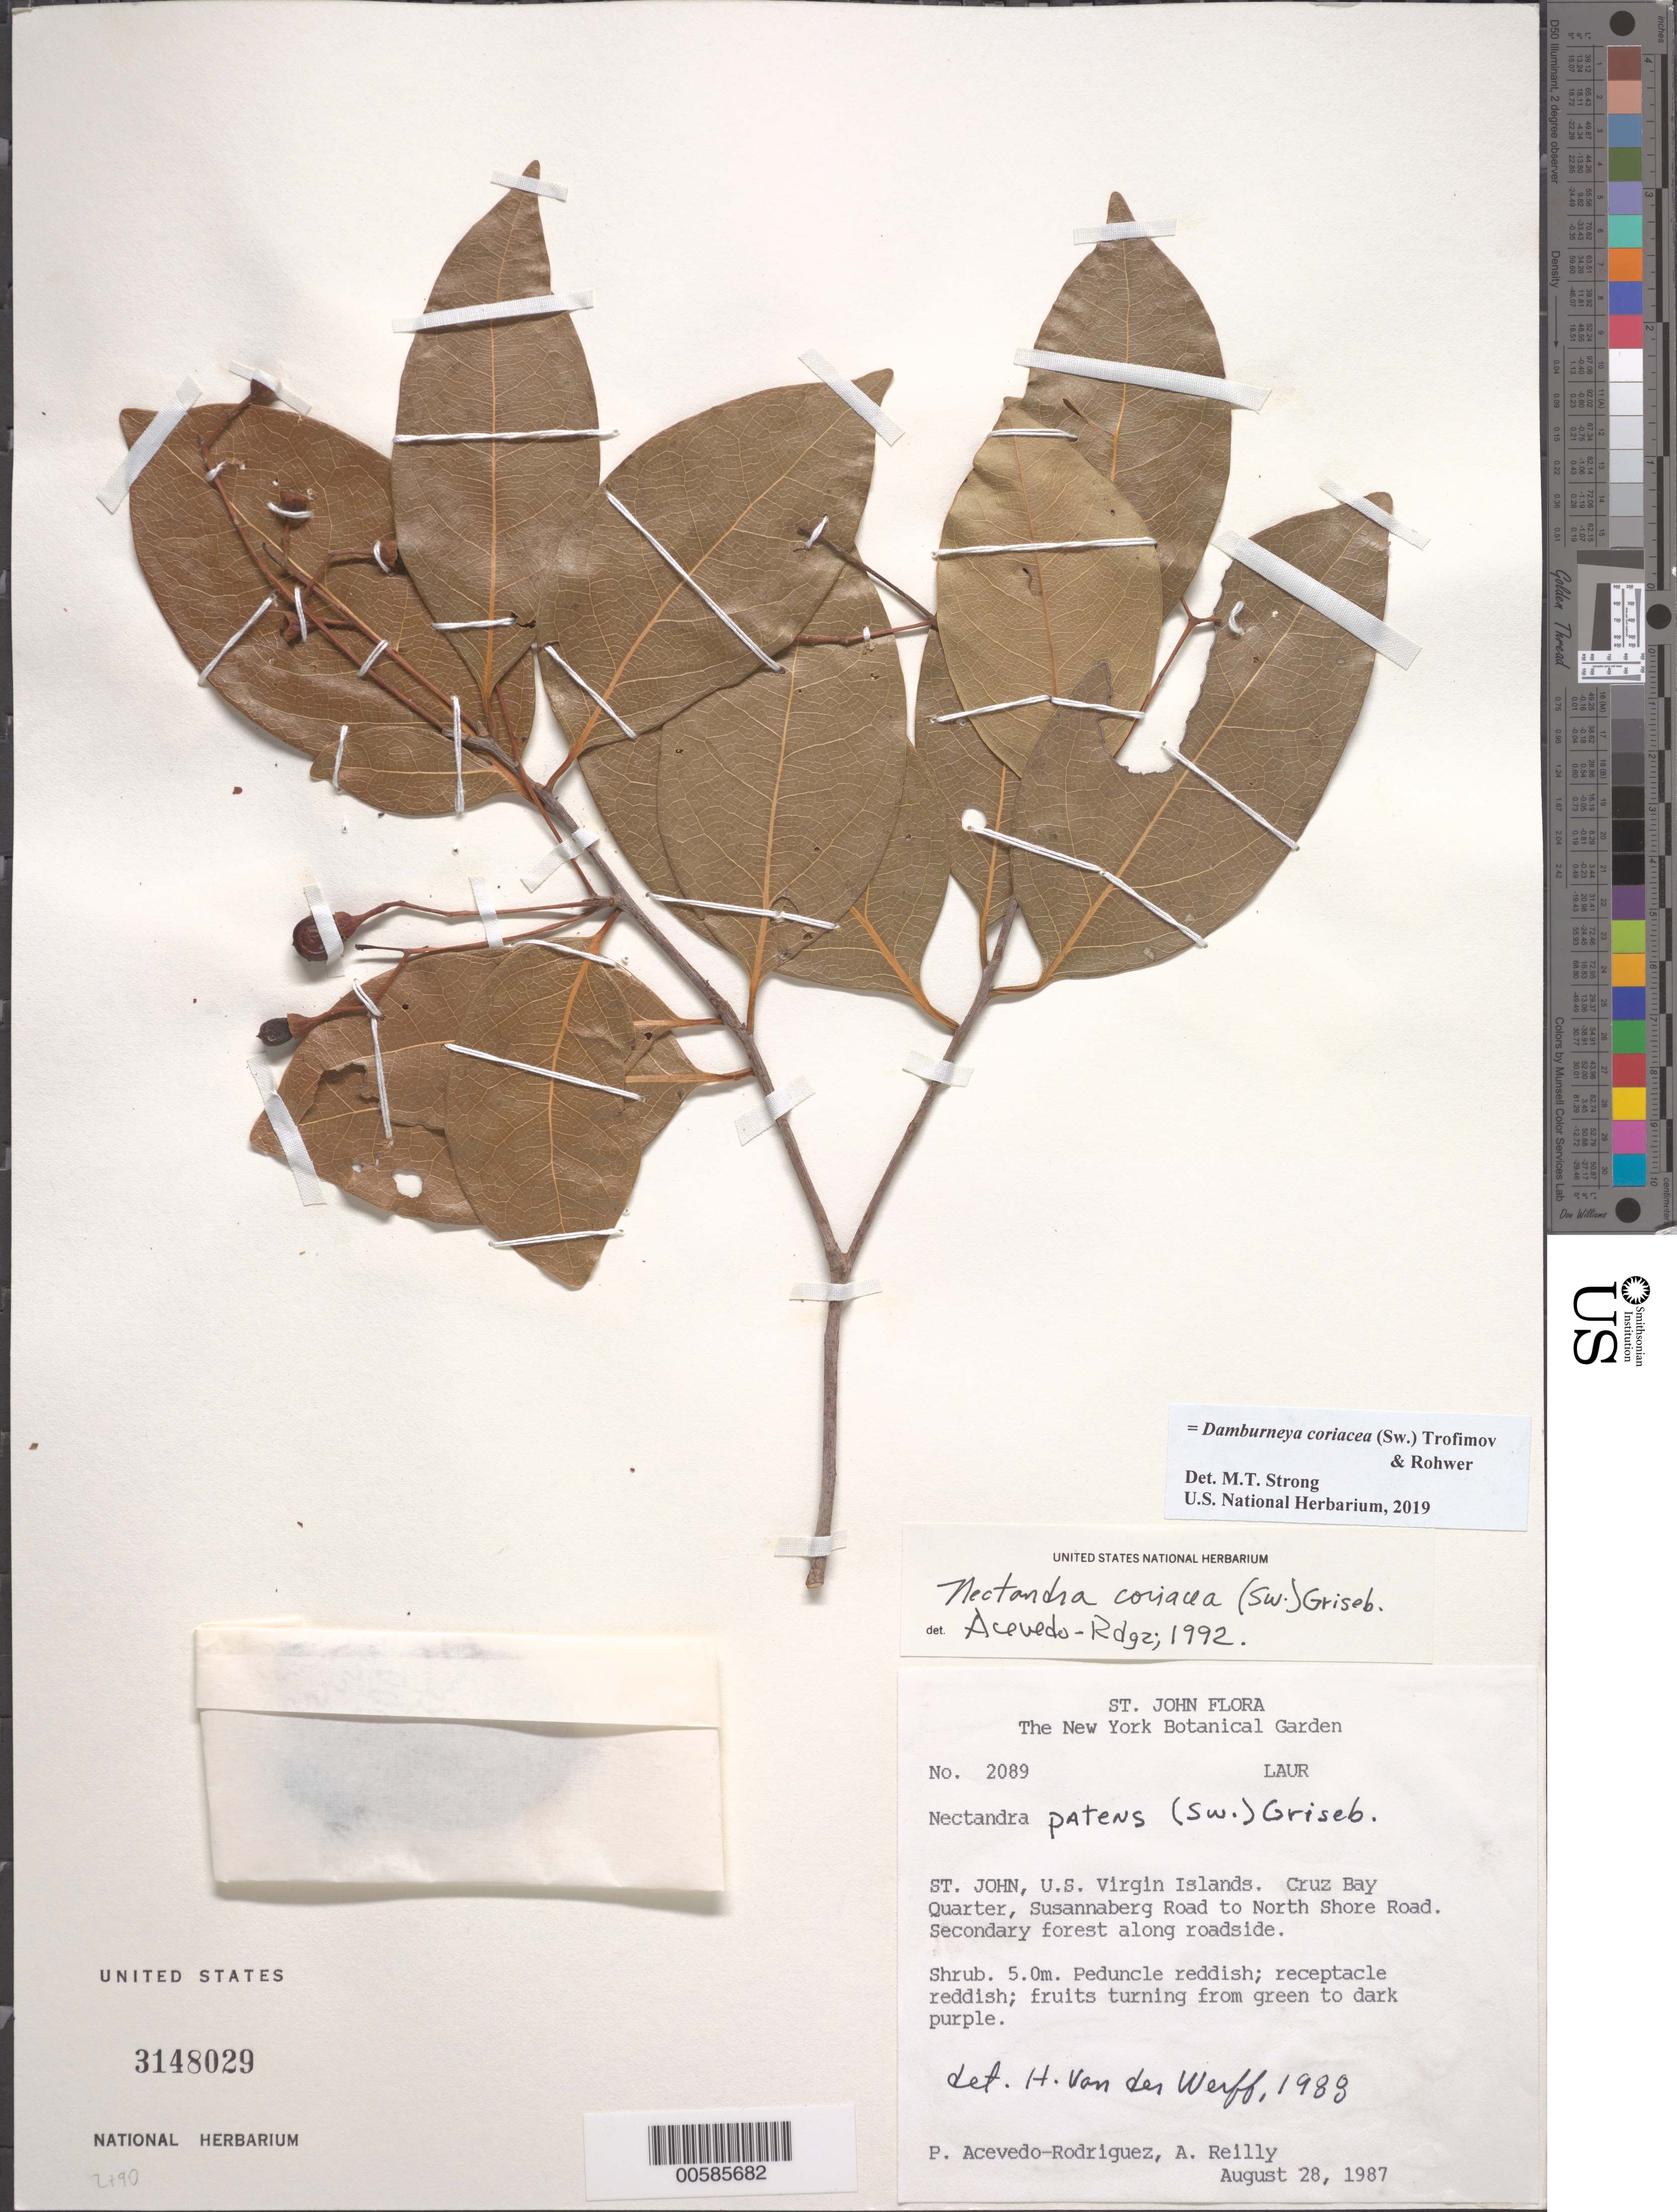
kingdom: Plantae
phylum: Tracheophyta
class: Magnoliopsida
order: Laurales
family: Lauraceae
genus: Damburneya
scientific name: Damburneya coriacea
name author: (Sw.) Trofimov & Rohwer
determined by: Strong, M. T., (US), Smithsonian Institution - National Museum of Natural History (UNITED STATES)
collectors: P. Acevedo-Rodr. & A. Reilly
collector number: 2089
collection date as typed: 28 Aug 1987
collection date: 1987-08-28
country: U.S. Virgin Islands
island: St. John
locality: Cruz Bay Quarter; Dirt road from Susannaberg to North Shore Road.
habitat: Secondary forest along roadside.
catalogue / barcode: US 3148029